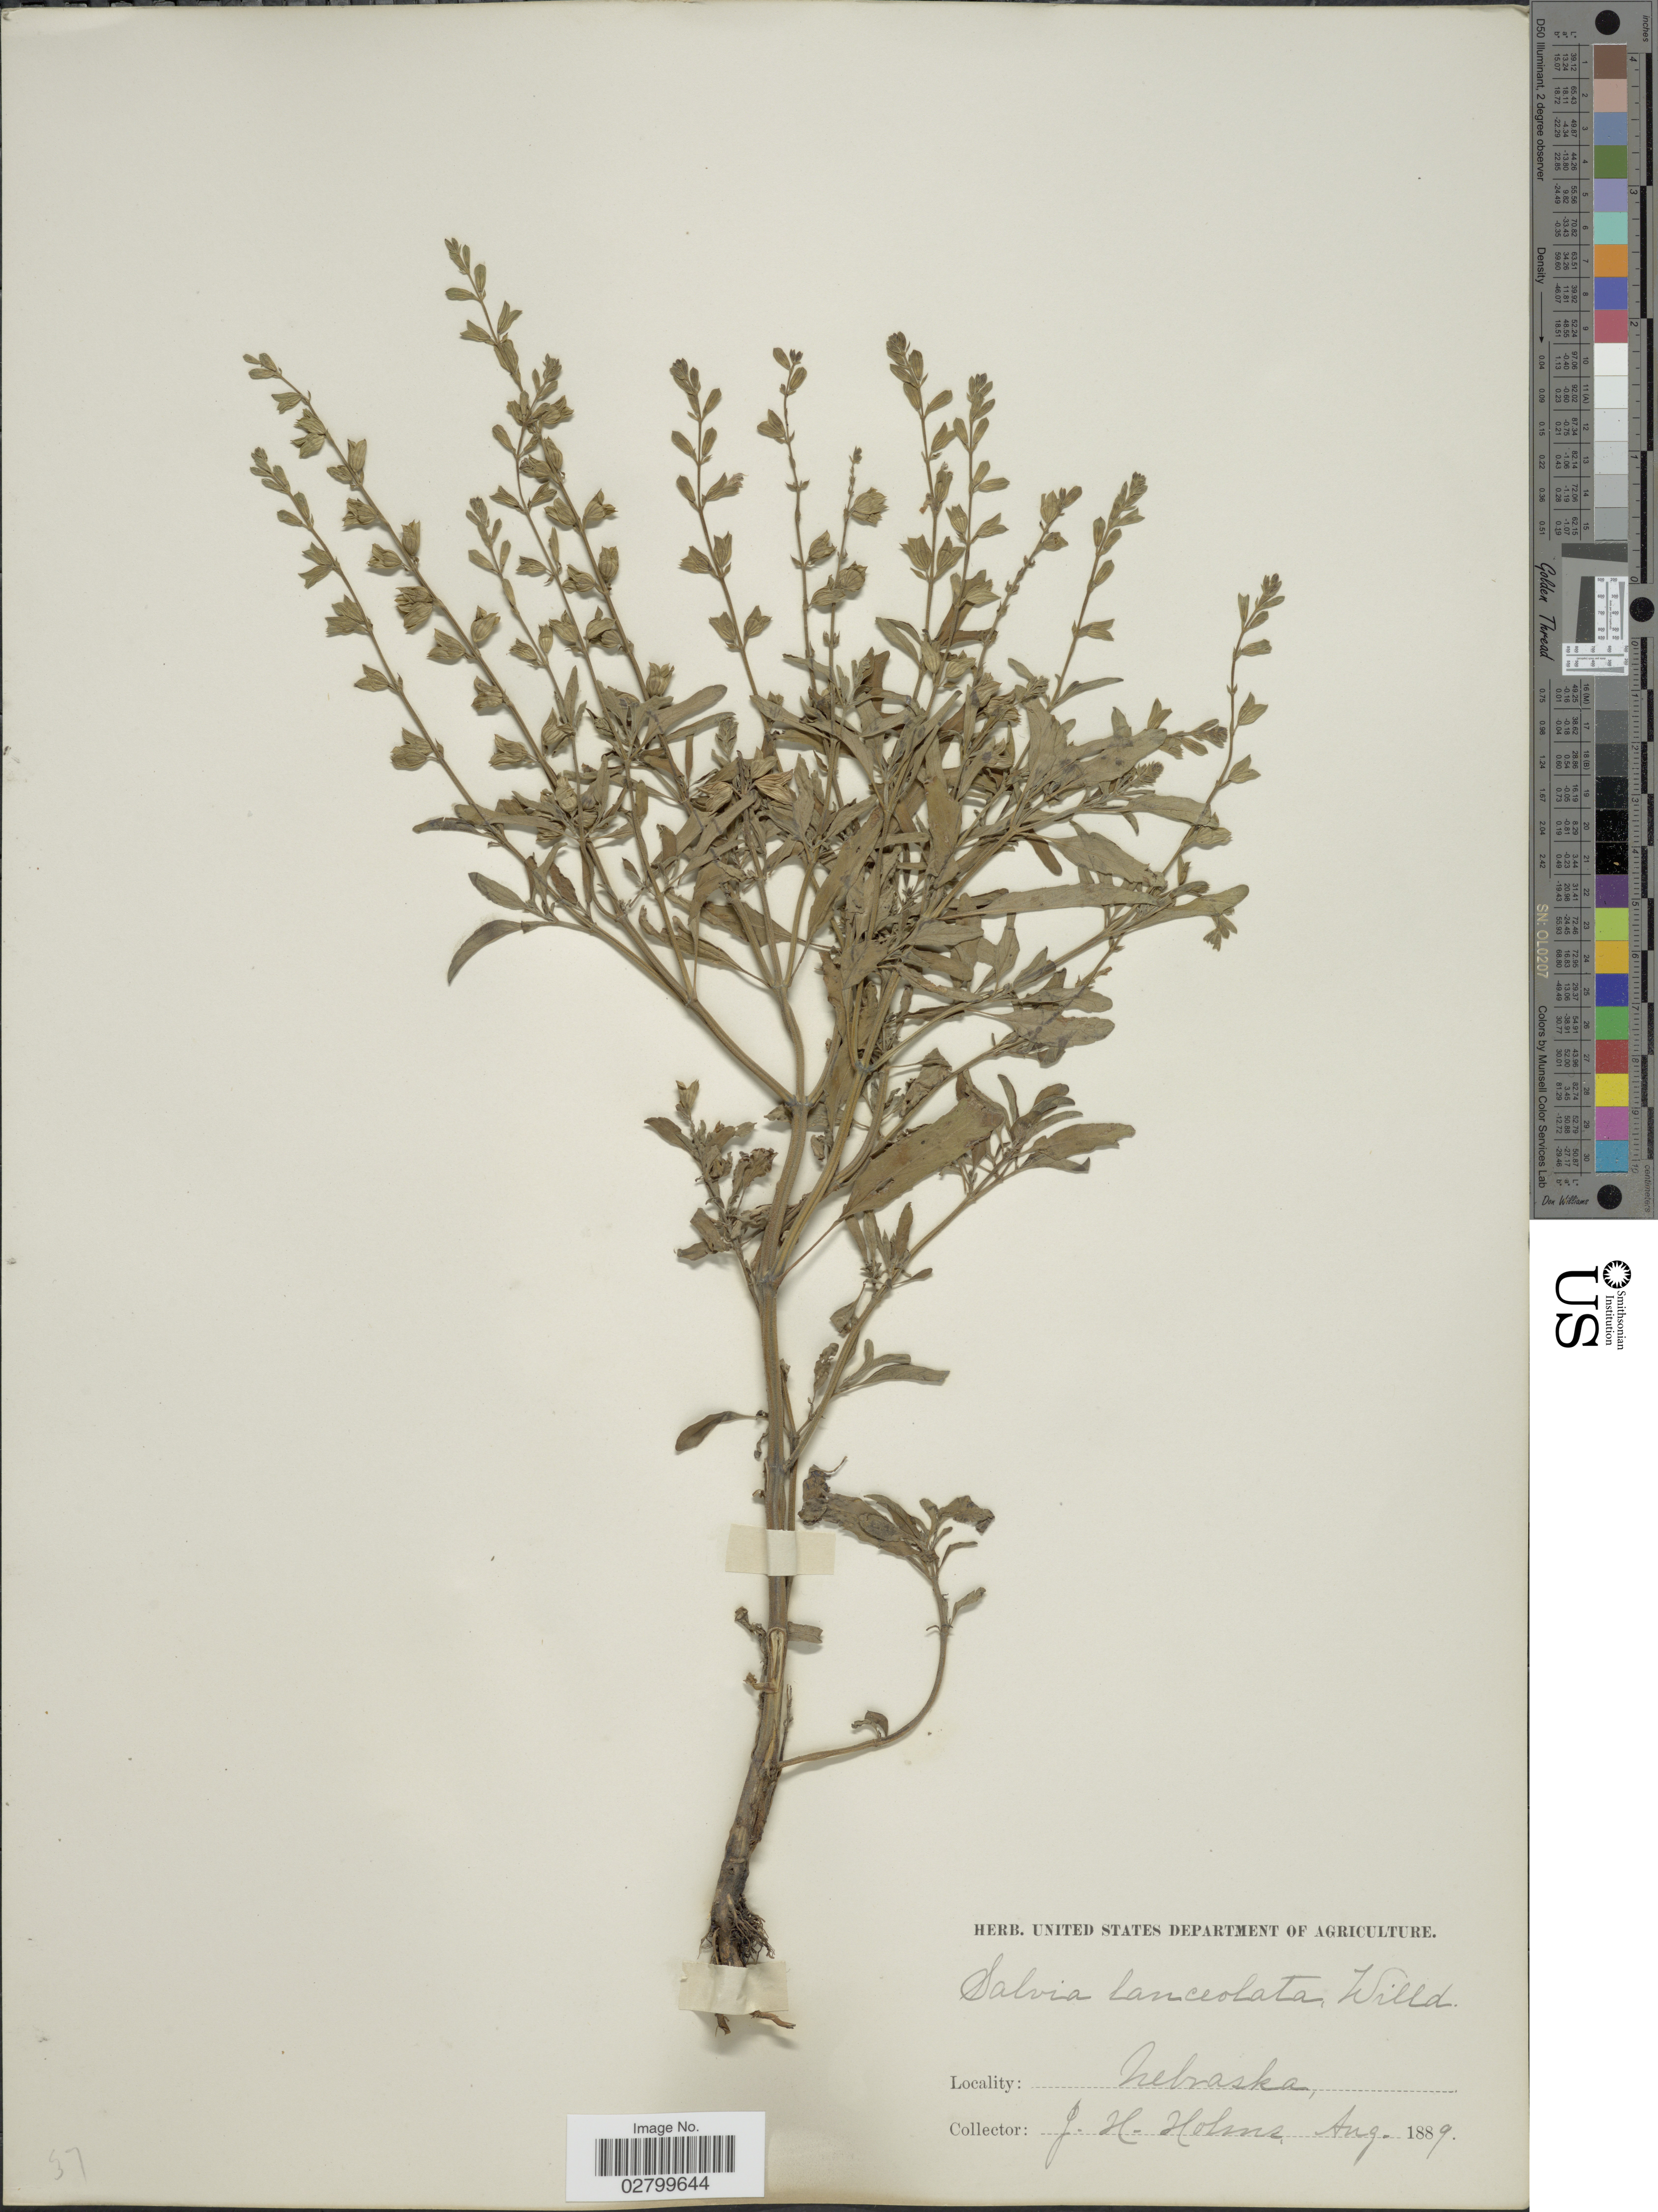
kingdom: Plantae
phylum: Tracheophyta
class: Magnoliopsida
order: Lamiales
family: Lamiaceae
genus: Salvia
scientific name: Salvia lanceolata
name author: Brouss.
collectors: J. H. Holms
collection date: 1889-08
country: United States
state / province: Nebraska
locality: Nebraska.